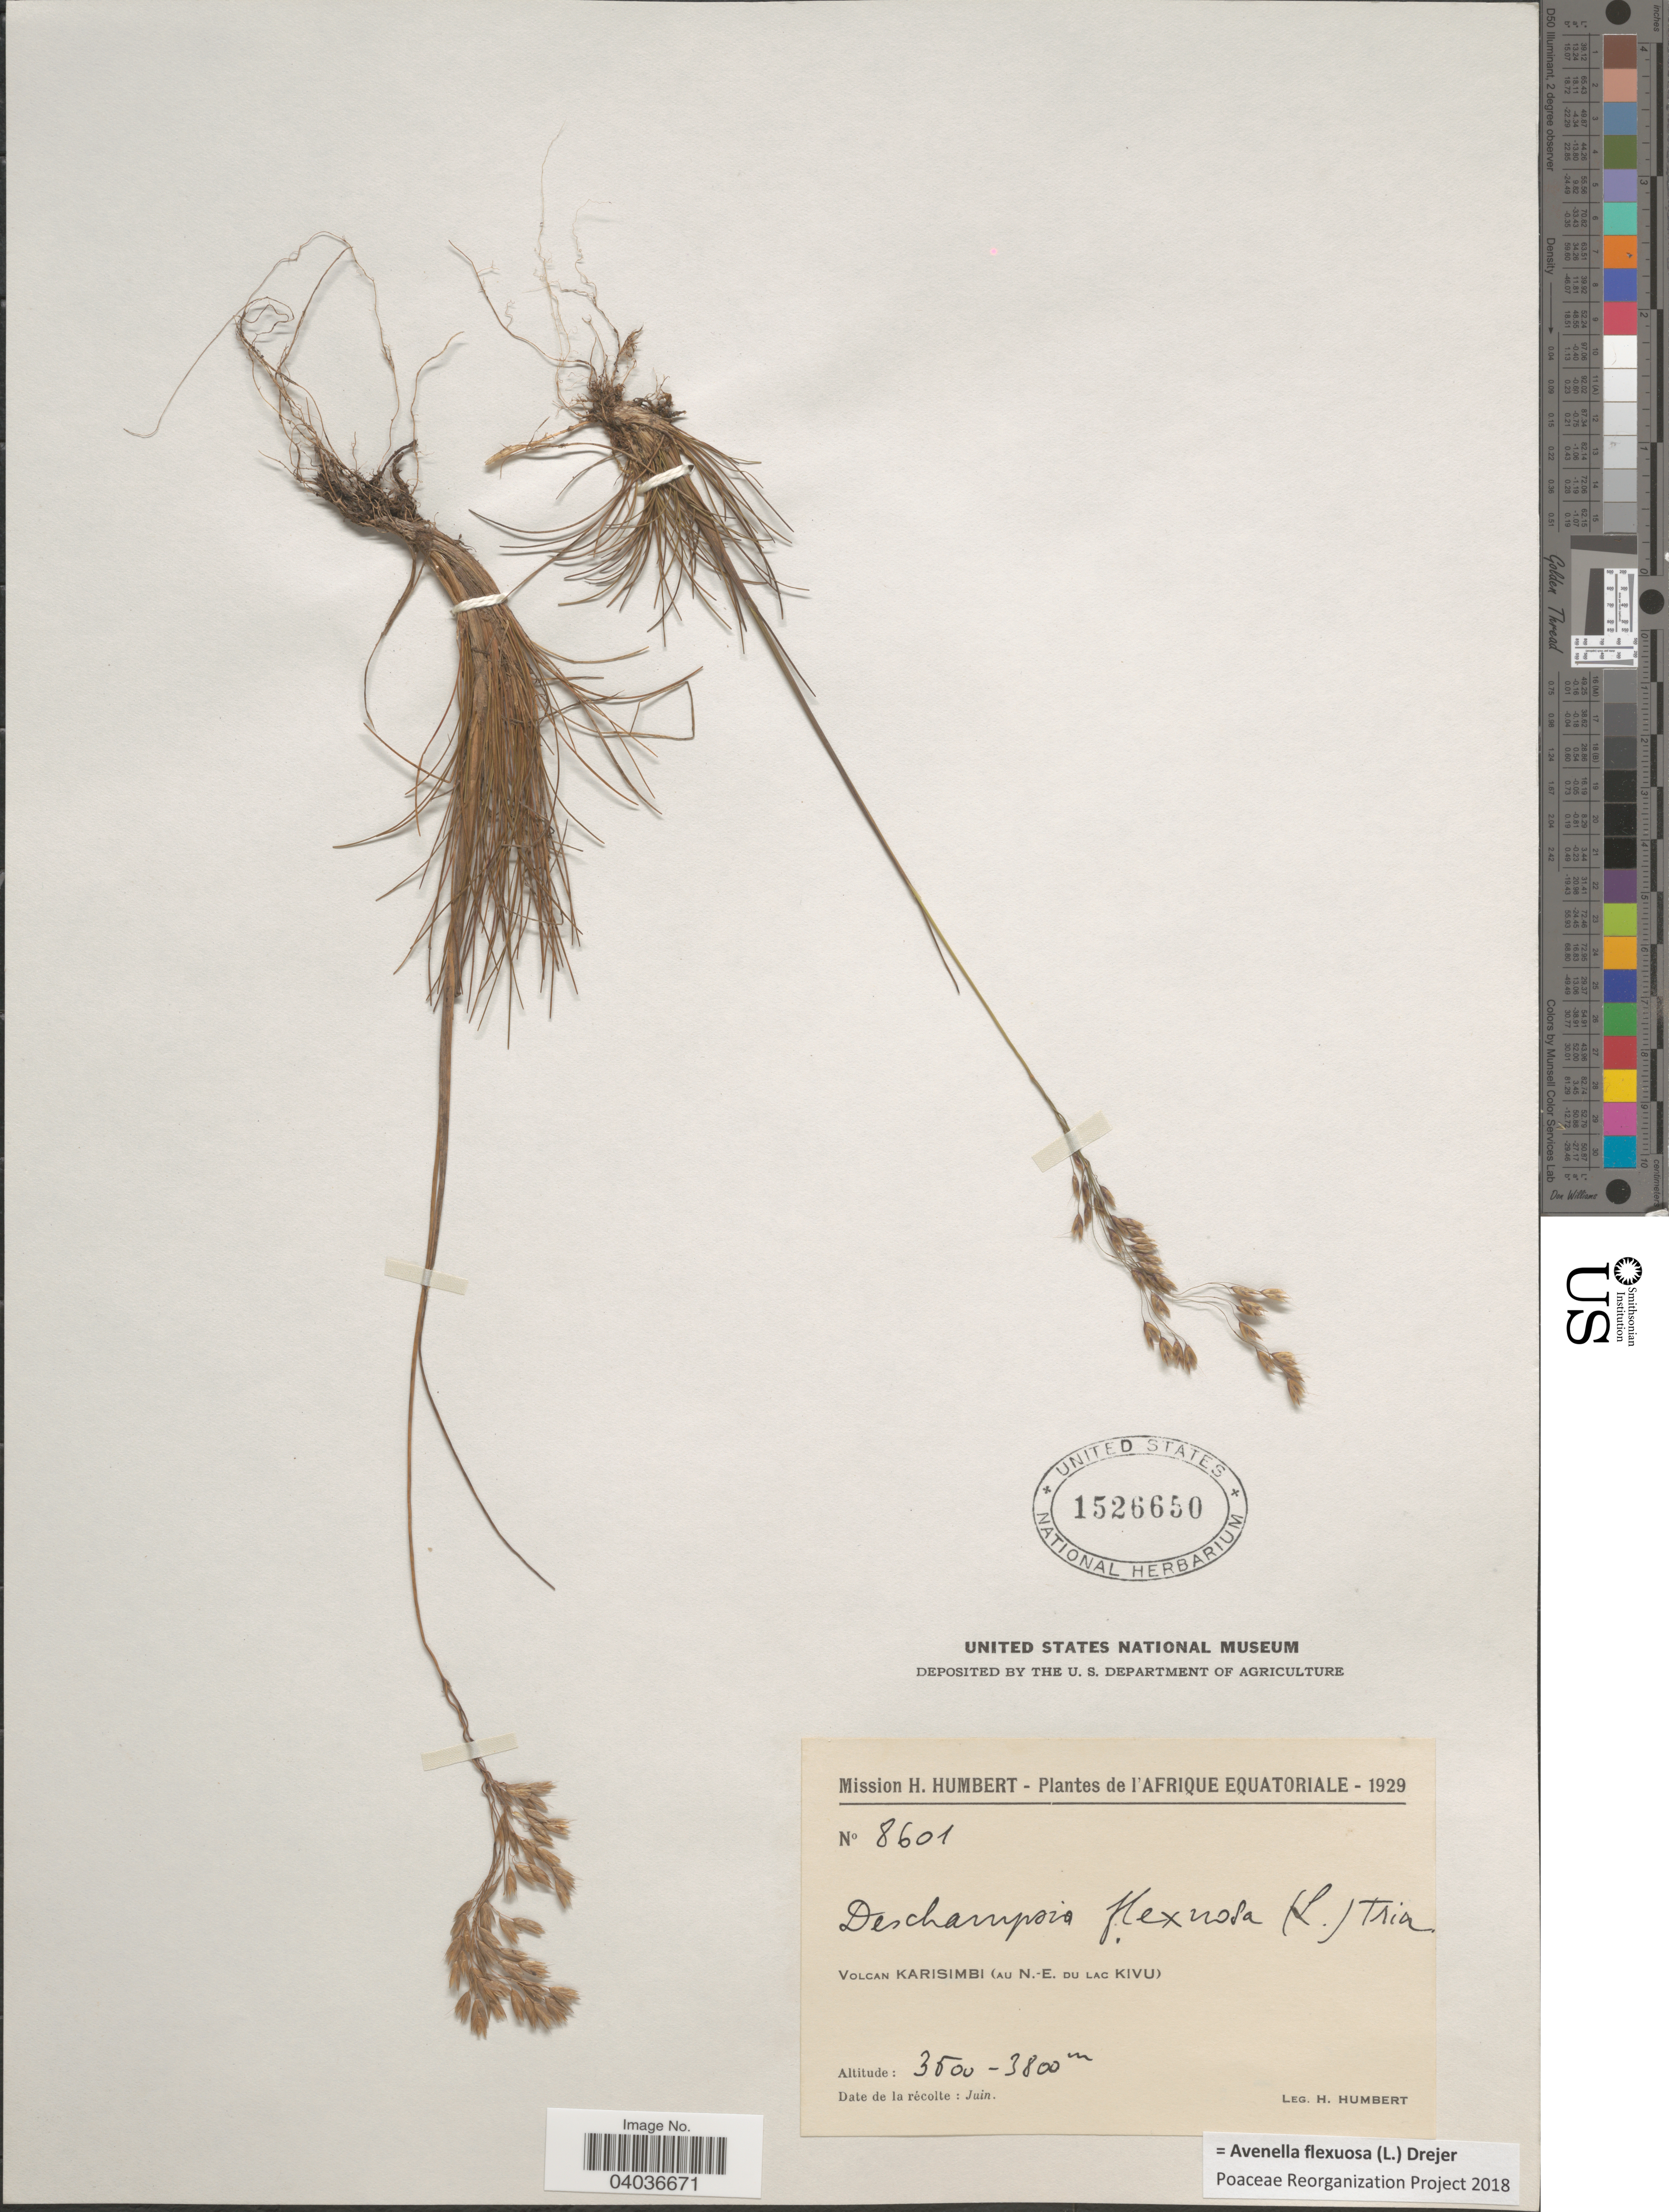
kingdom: Plantae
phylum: Tracheophyta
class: Liliopsida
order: Poales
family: Poaceae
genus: Avenella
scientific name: Avenella flexuosa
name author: (L.) Drejer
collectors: H. Hubert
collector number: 8601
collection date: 1929-06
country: Congo, Democratic Republic of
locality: Afrique Equatoriale. Volcan Karisimbi (Au N.-E. du lac Kivu).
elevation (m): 3500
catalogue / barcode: US 1526650